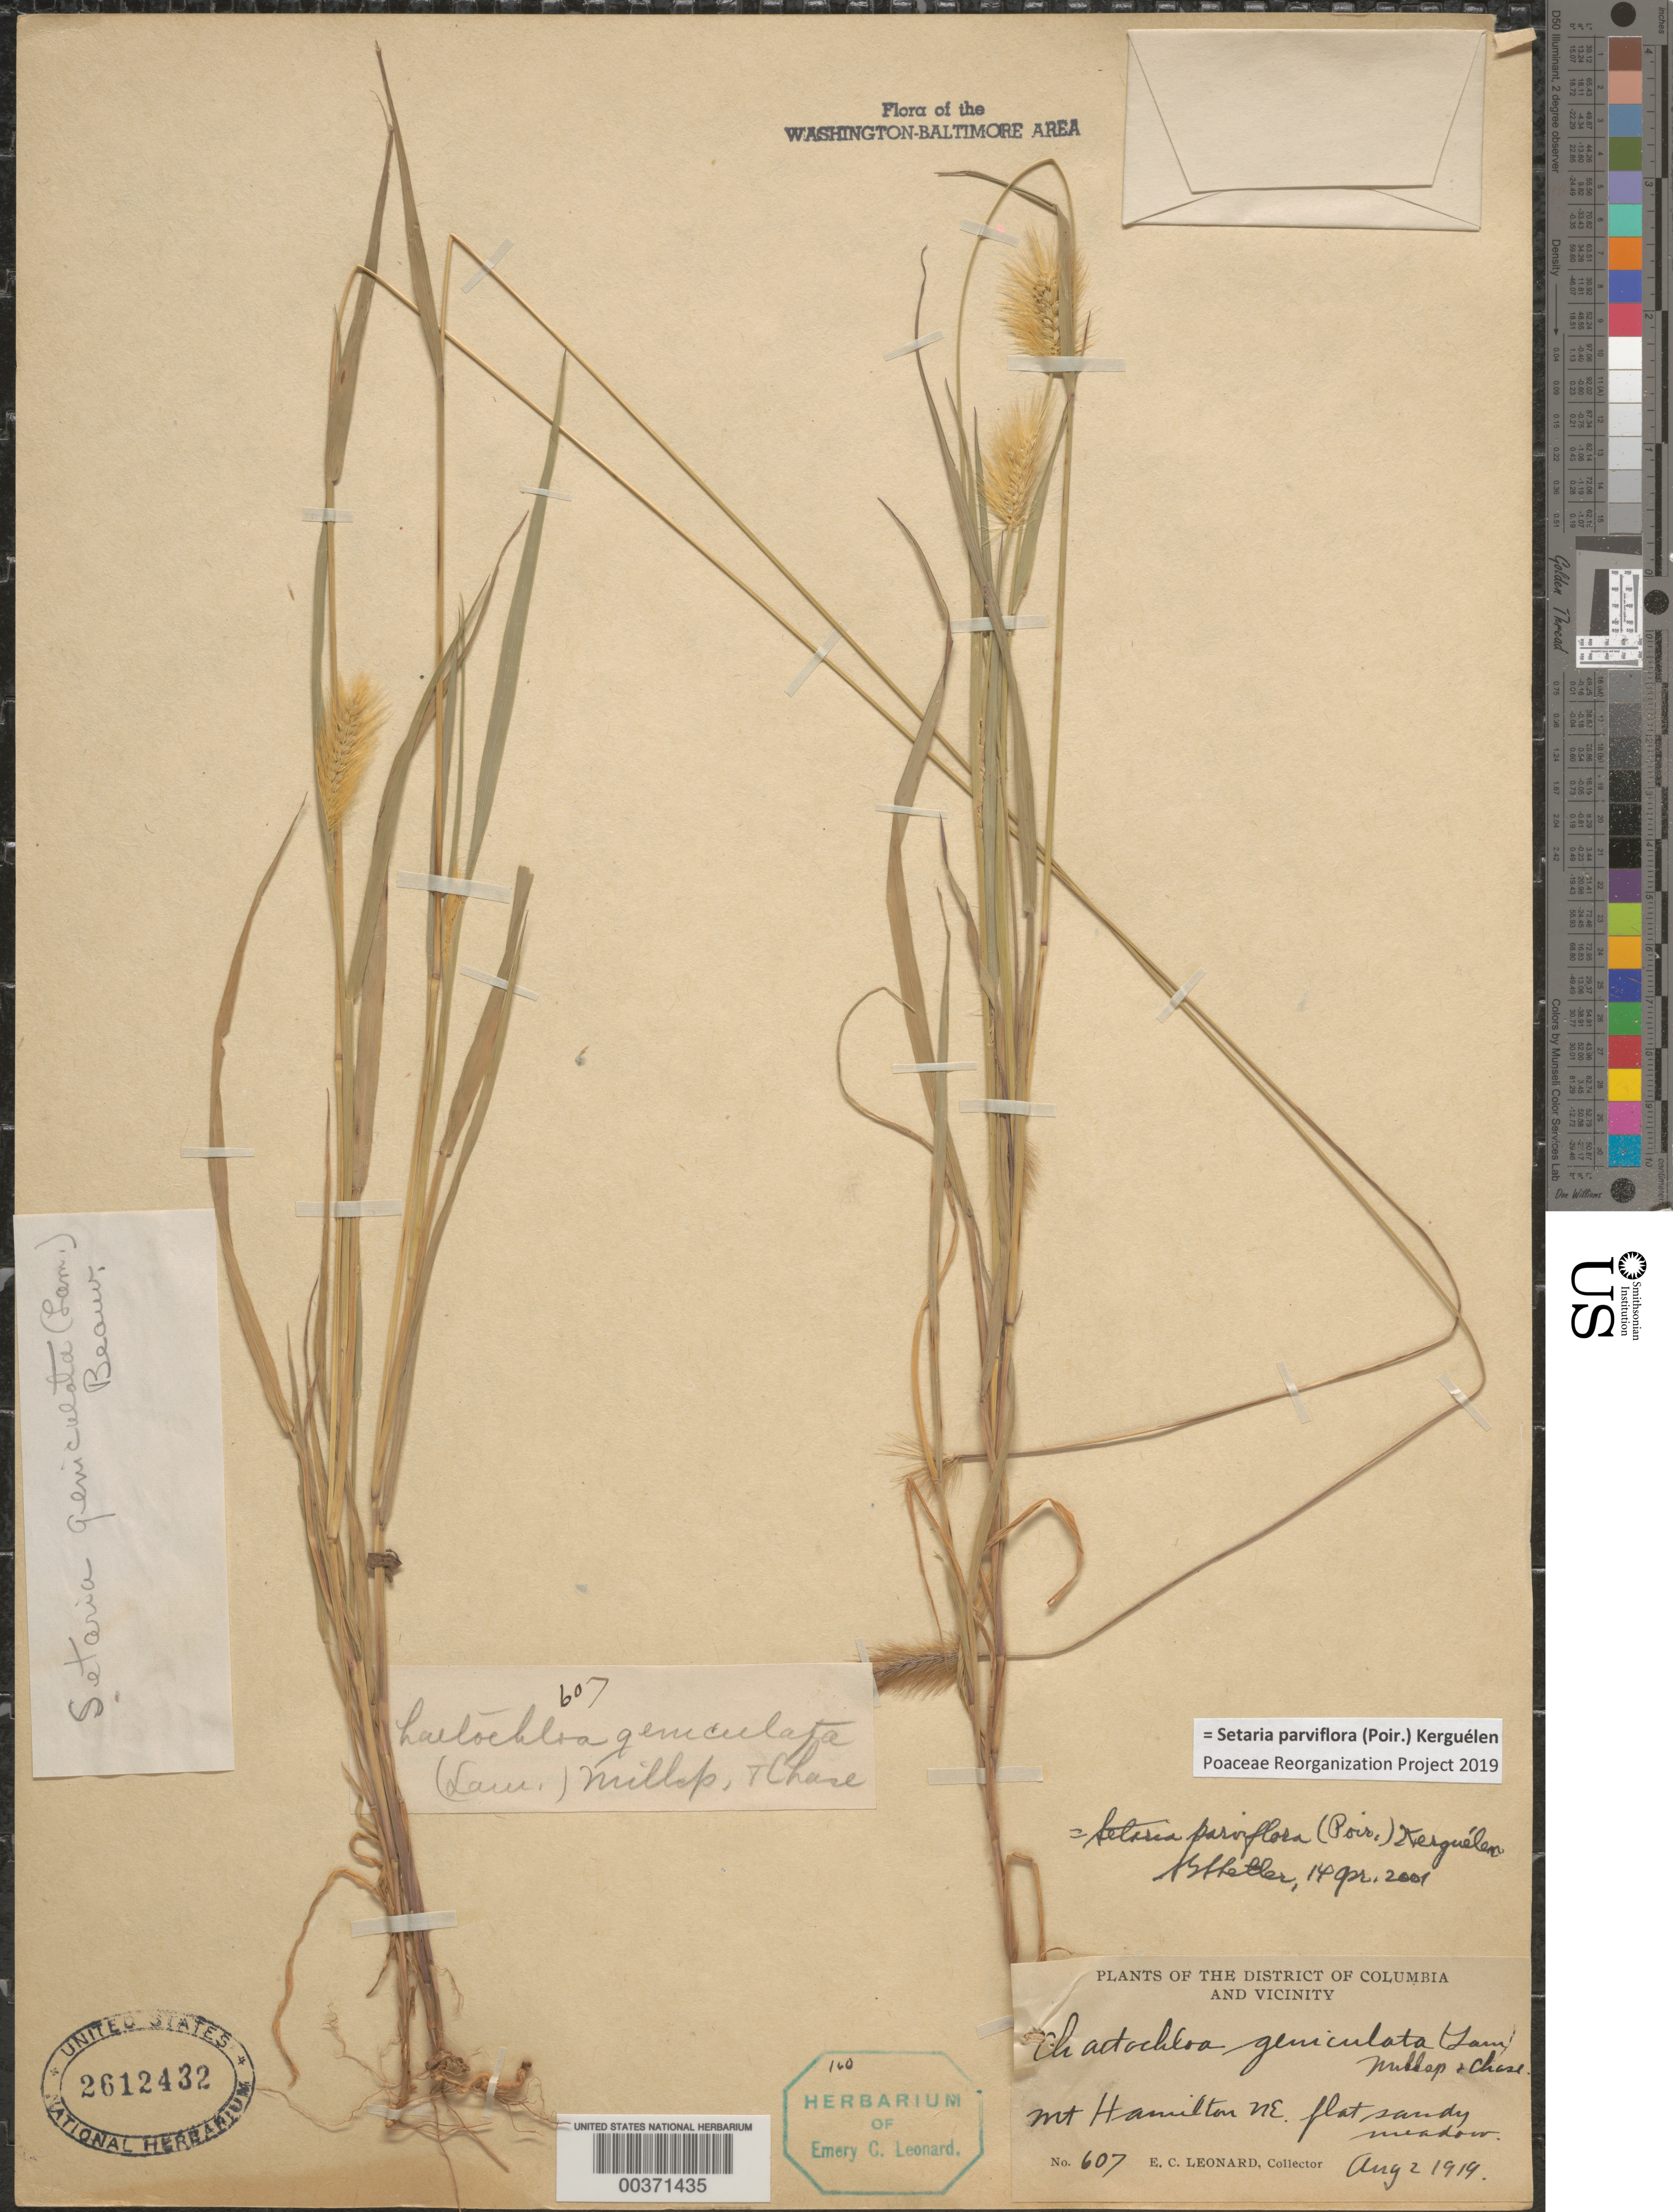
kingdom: Plantae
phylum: Tracheophyta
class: Liliopsida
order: Poales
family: Poaceae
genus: Setaria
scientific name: Setaria parviflora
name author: (Poir.) Kerguélen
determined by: Shetler, Stanwyn G., (US), NMNH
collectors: E. C. Leonard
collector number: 607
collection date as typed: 02 Aug 1919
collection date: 1919-08-02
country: United States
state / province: District of Columbia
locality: Mount Hamilton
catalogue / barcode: US 2612432